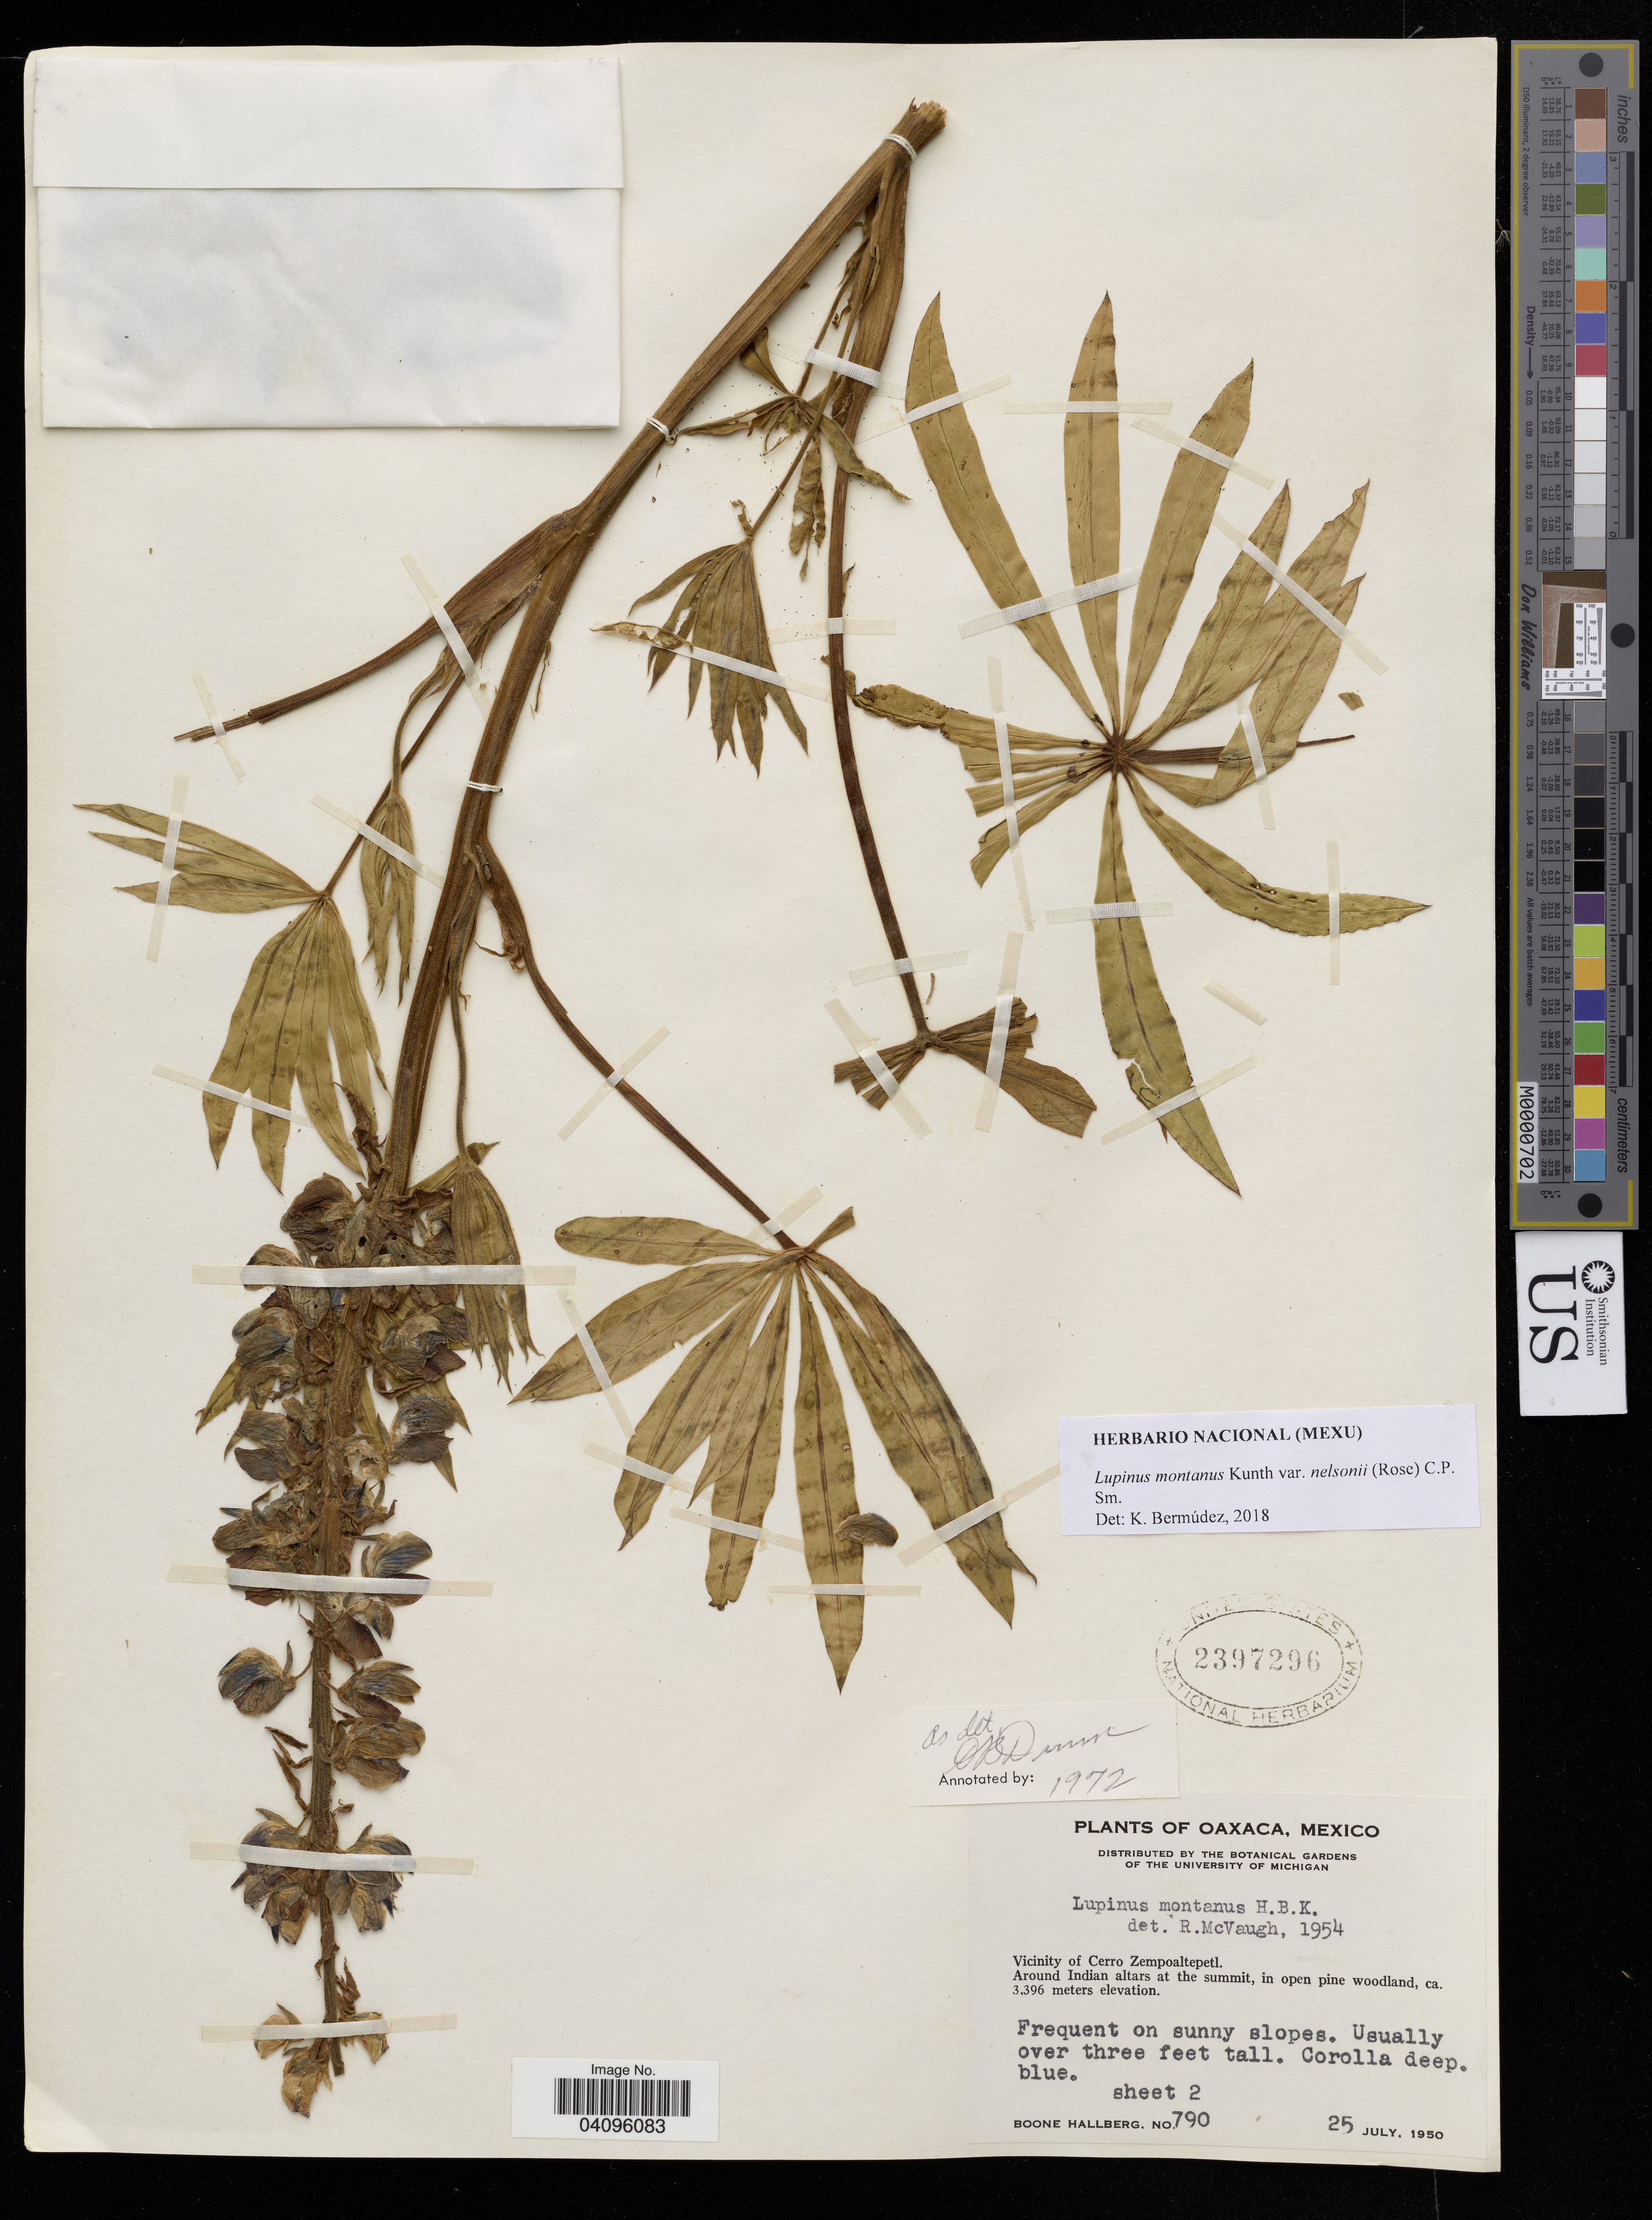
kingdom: Plantae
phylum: Tracheophyta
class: Magnoliopsida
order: Fabales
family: Fabaceae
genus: Lupinus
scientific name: Lupinus montanus var. nelsonii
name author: (Rose) C.P. Sm.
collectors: B. Hallberg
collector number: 790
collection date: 1950-07-25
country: Mexico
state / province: Oaxaca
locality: Vicinity of Cerro Zempoaltepetl.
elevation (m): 3396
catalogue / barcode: US 23297296